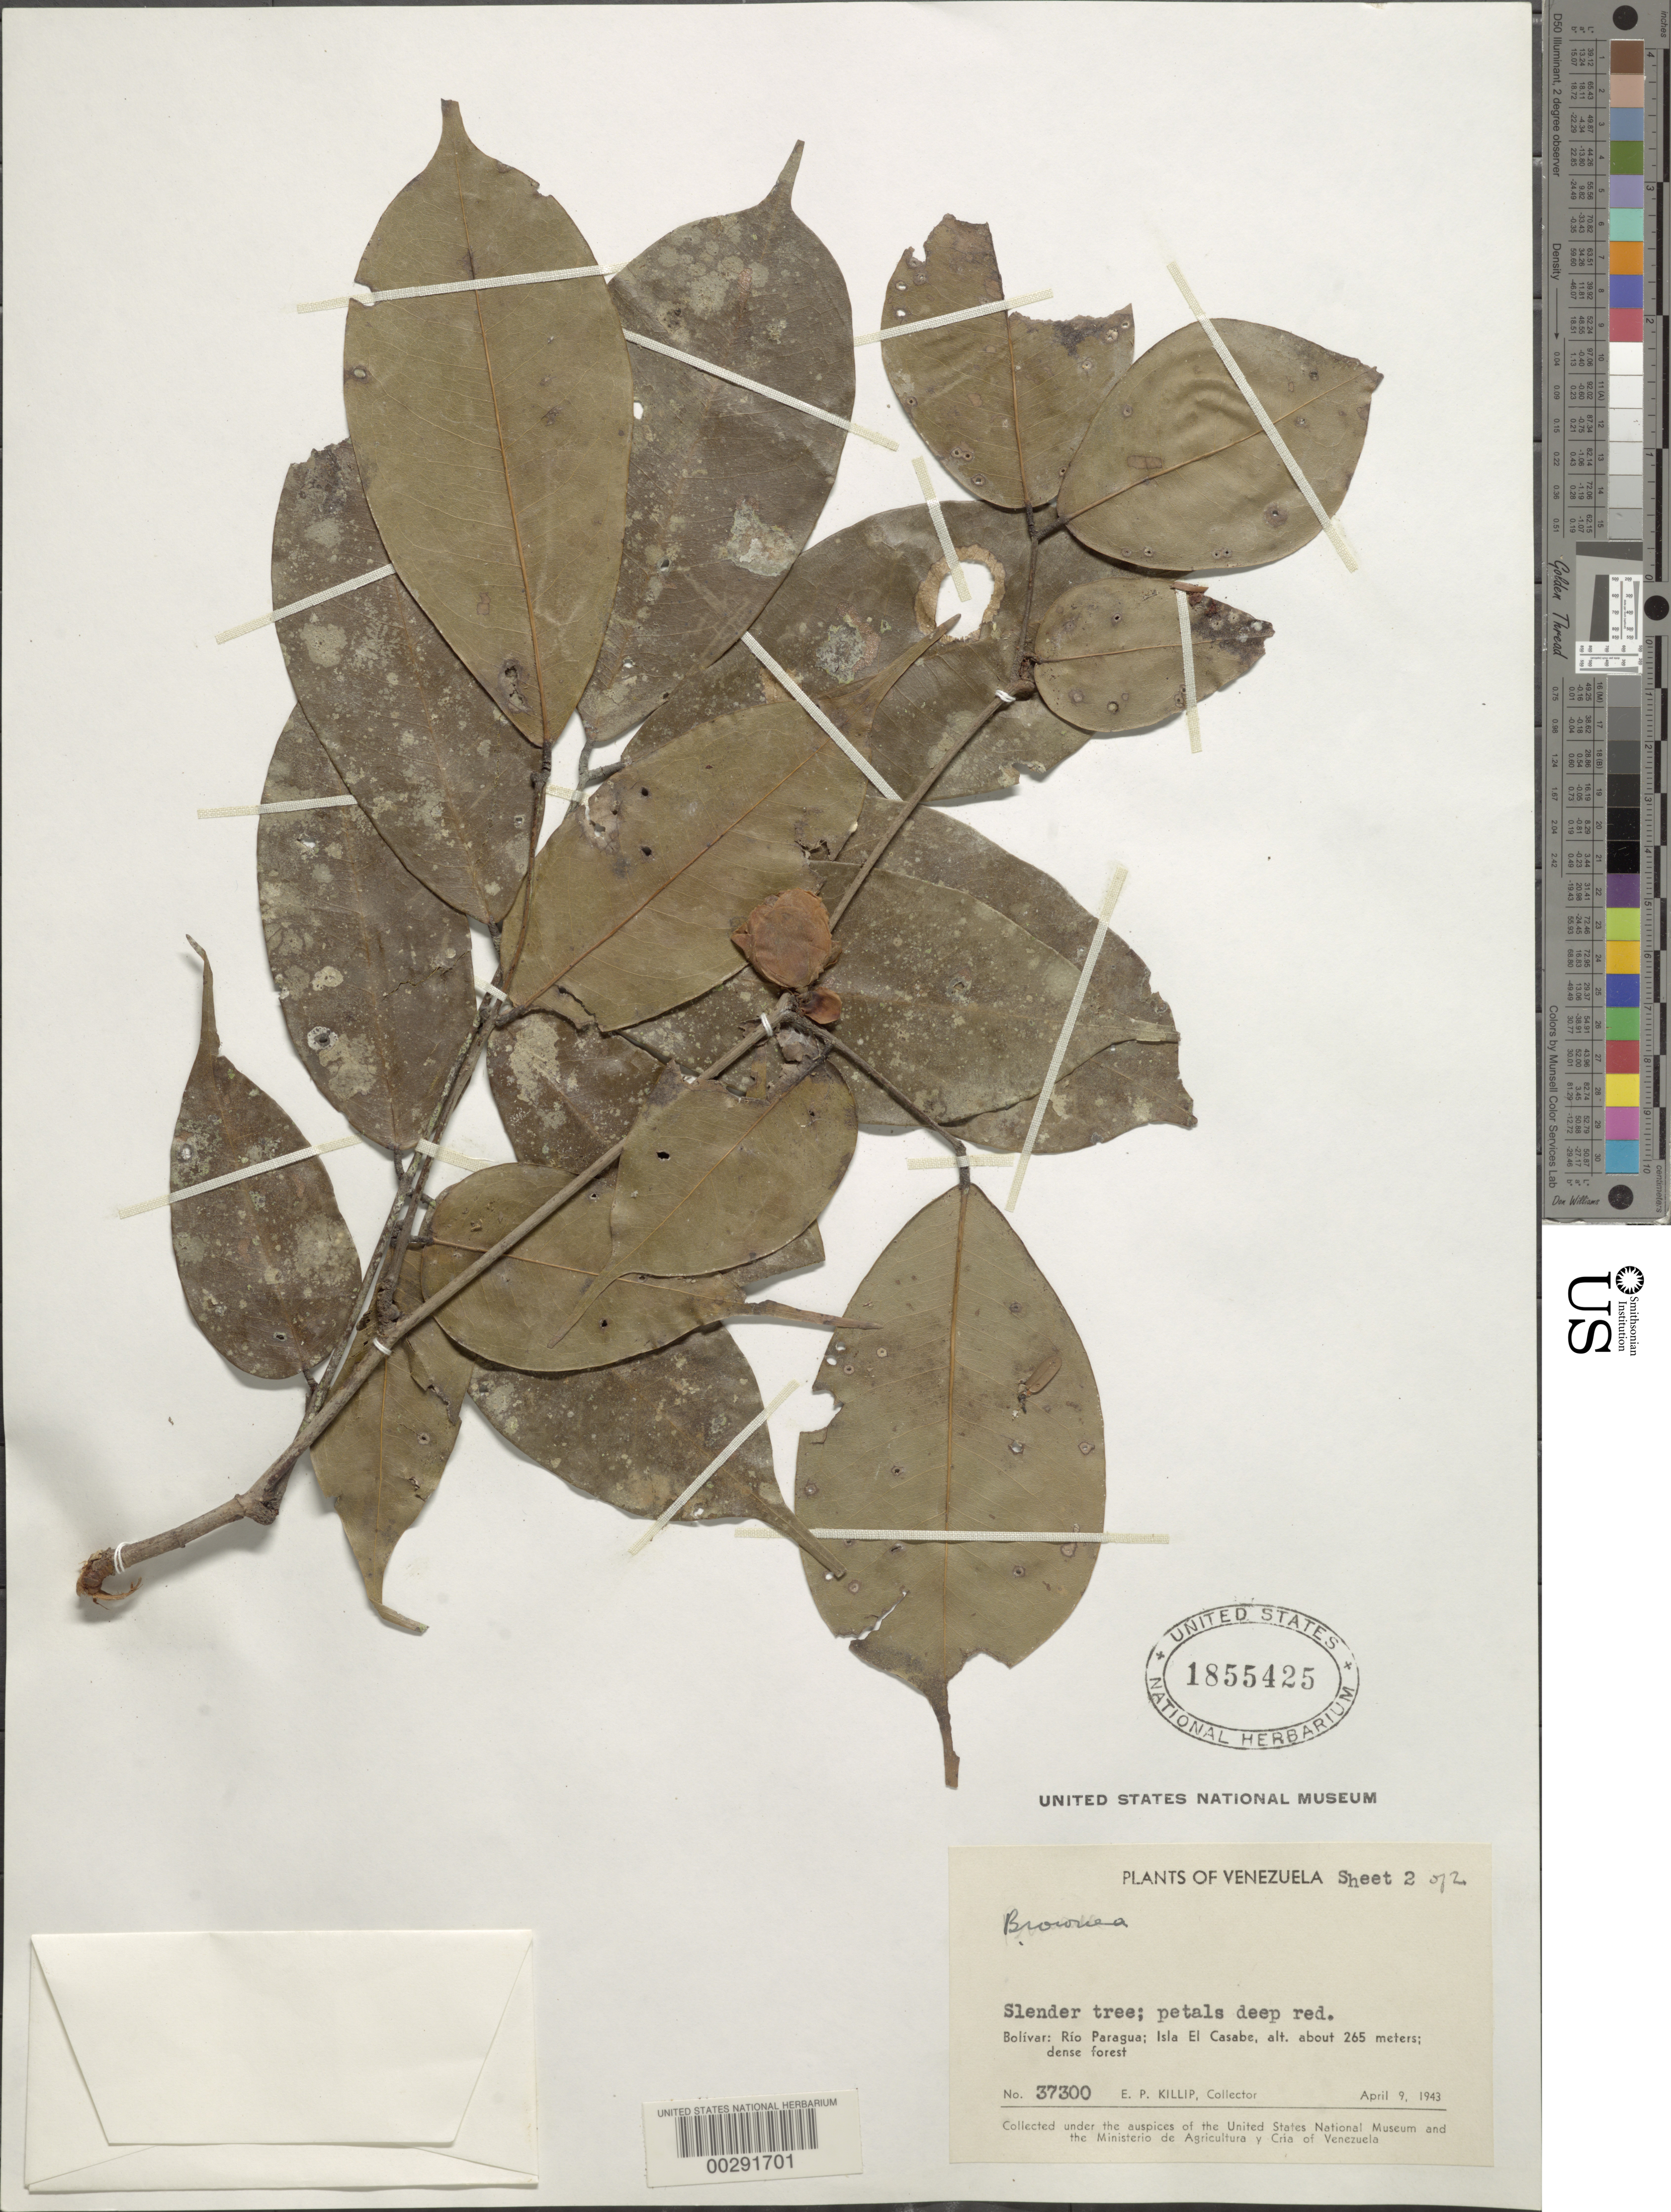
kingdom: Plantae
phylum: Tracheophyta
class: Magnoliopsida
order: Fabales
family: Fabaceae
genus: Brownea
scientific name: Brownea sp.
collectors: E. P. Killip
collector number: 37300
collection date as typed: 09 Apr 1943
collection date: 1943-04-09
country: Venezuela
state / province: Bolivar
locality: Rio paragua; isla el casabe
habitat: Dense forest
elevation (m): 265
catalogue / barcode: US 1855425